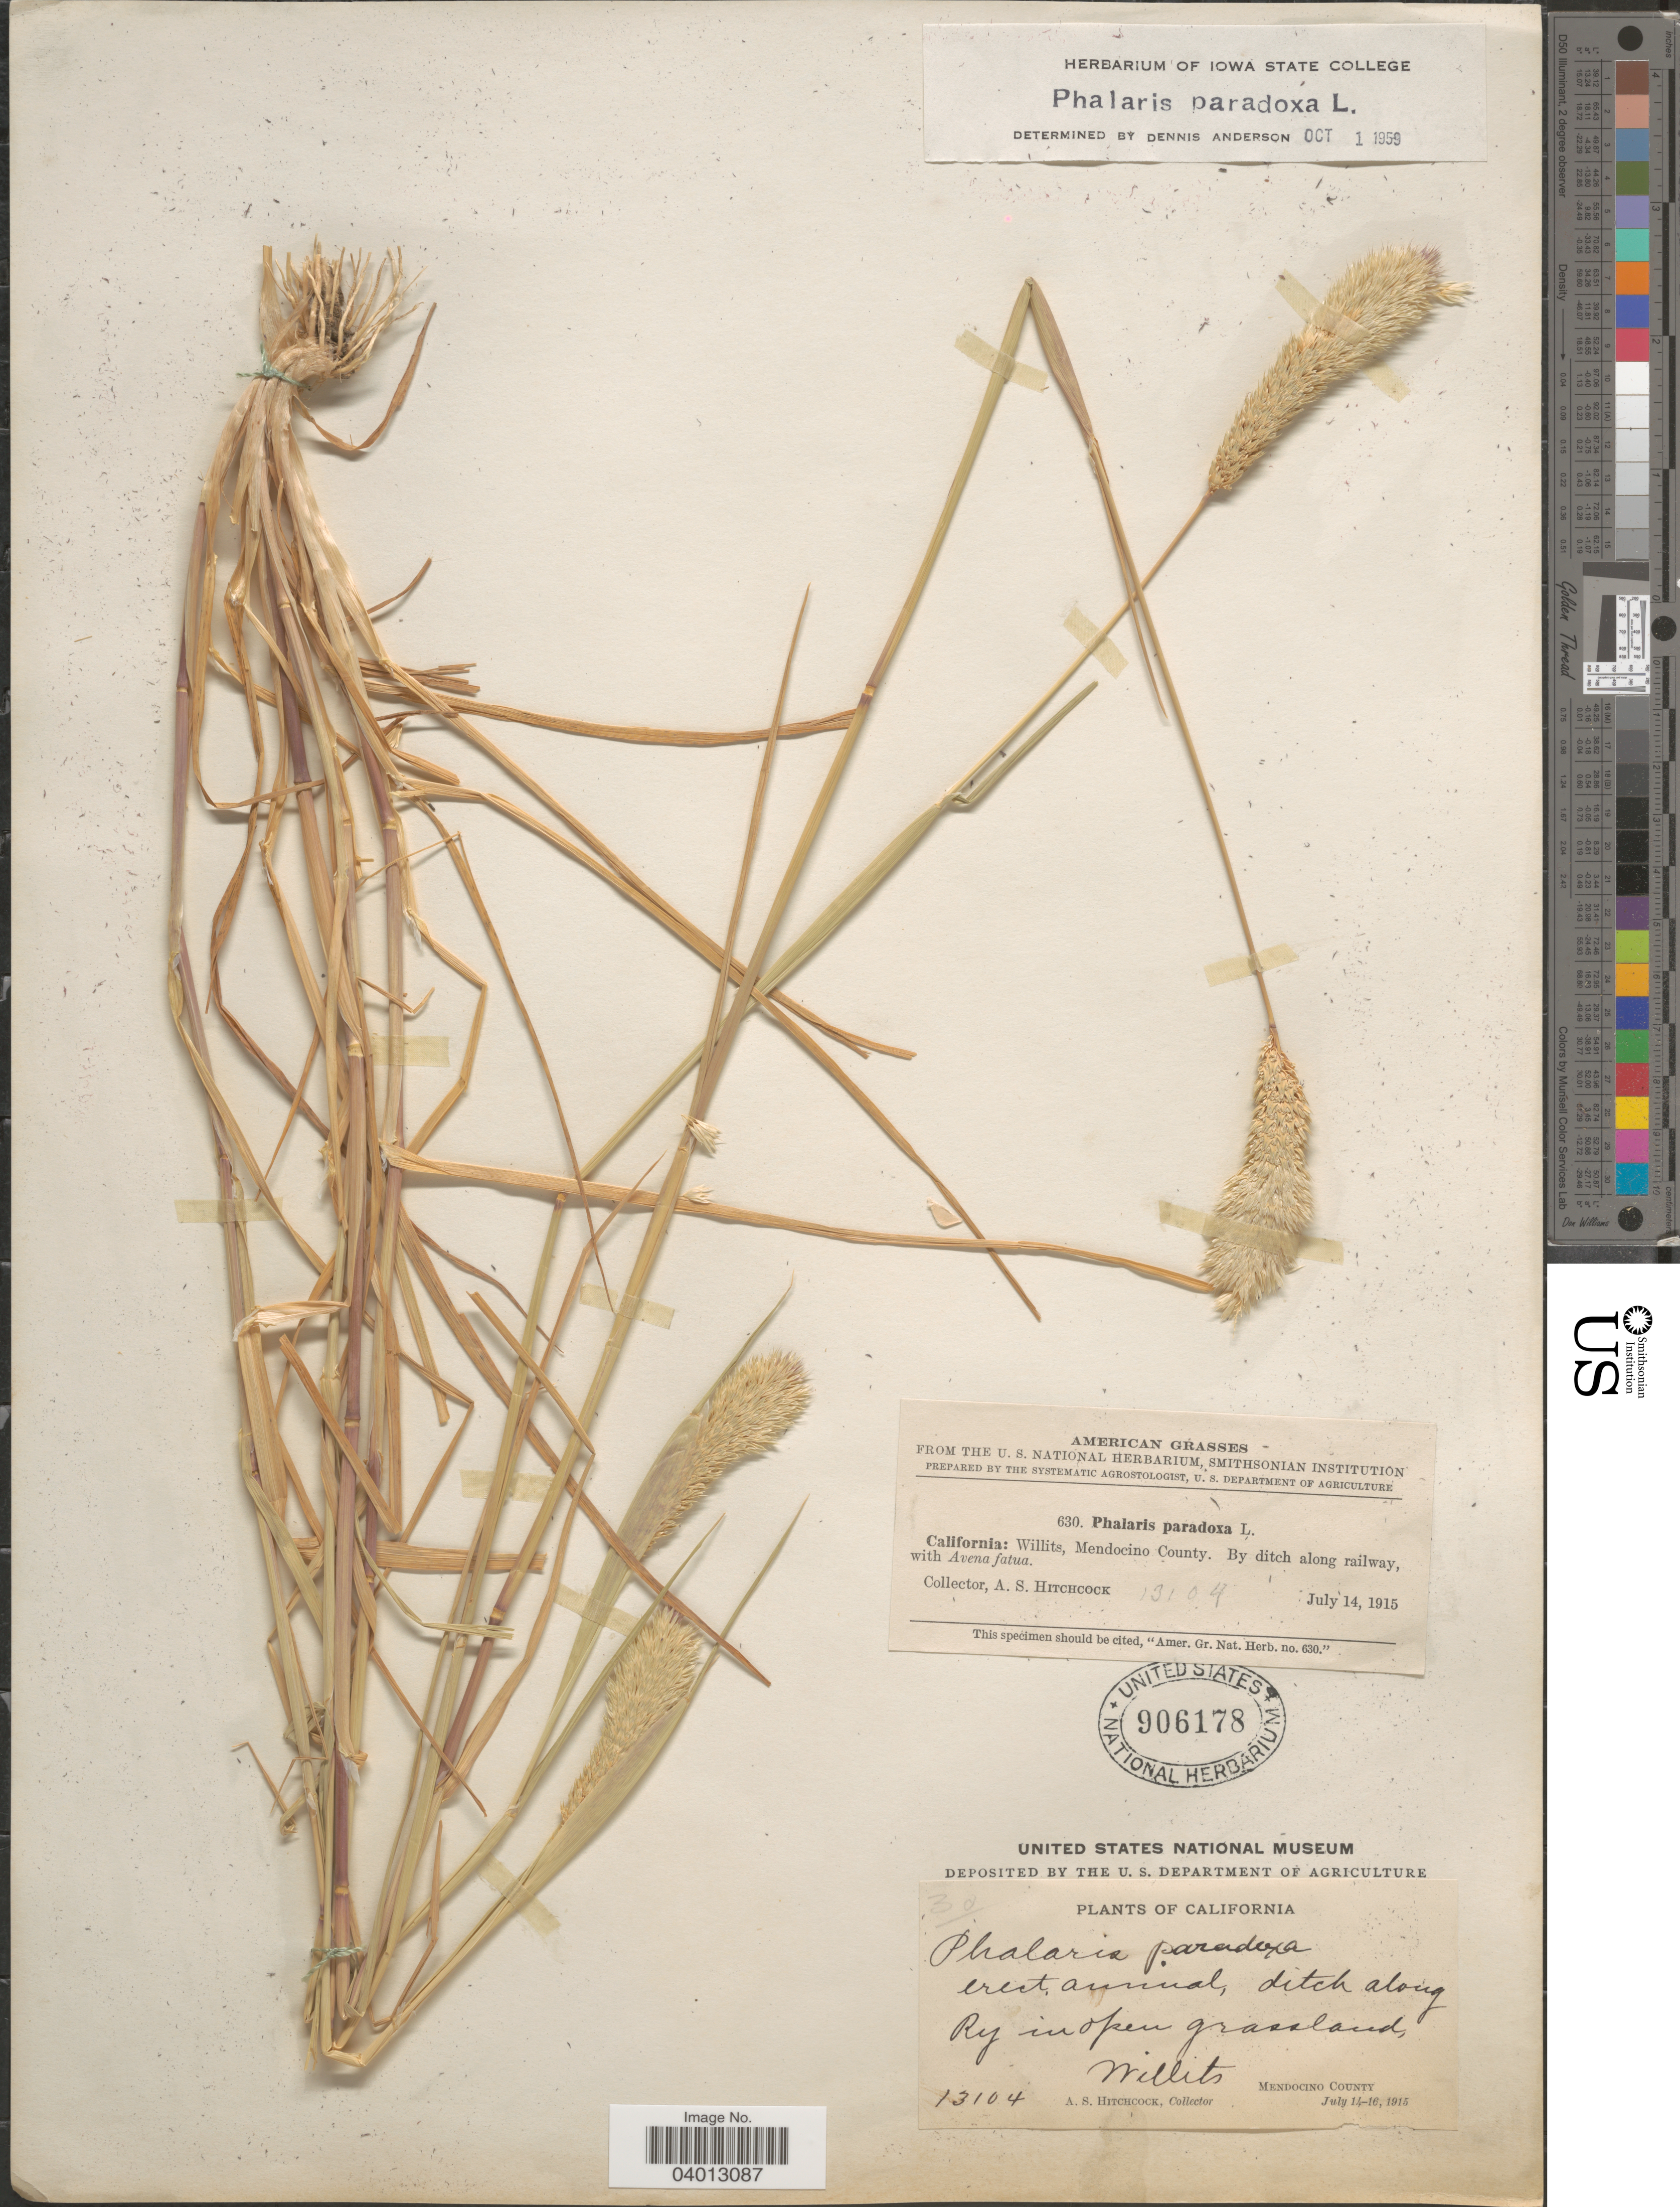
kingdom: Plantae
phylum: Tracheophyta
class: Liliopsida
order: Poales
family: Poaceae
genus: Phalaris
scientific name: Phalaris paradoxa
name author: L.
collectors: A. S. Hitchcock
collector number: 13104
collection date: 1915-07-14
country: United States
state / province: California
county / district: Mendocino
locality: Willits, Mendocino County.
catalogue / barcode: US 906178